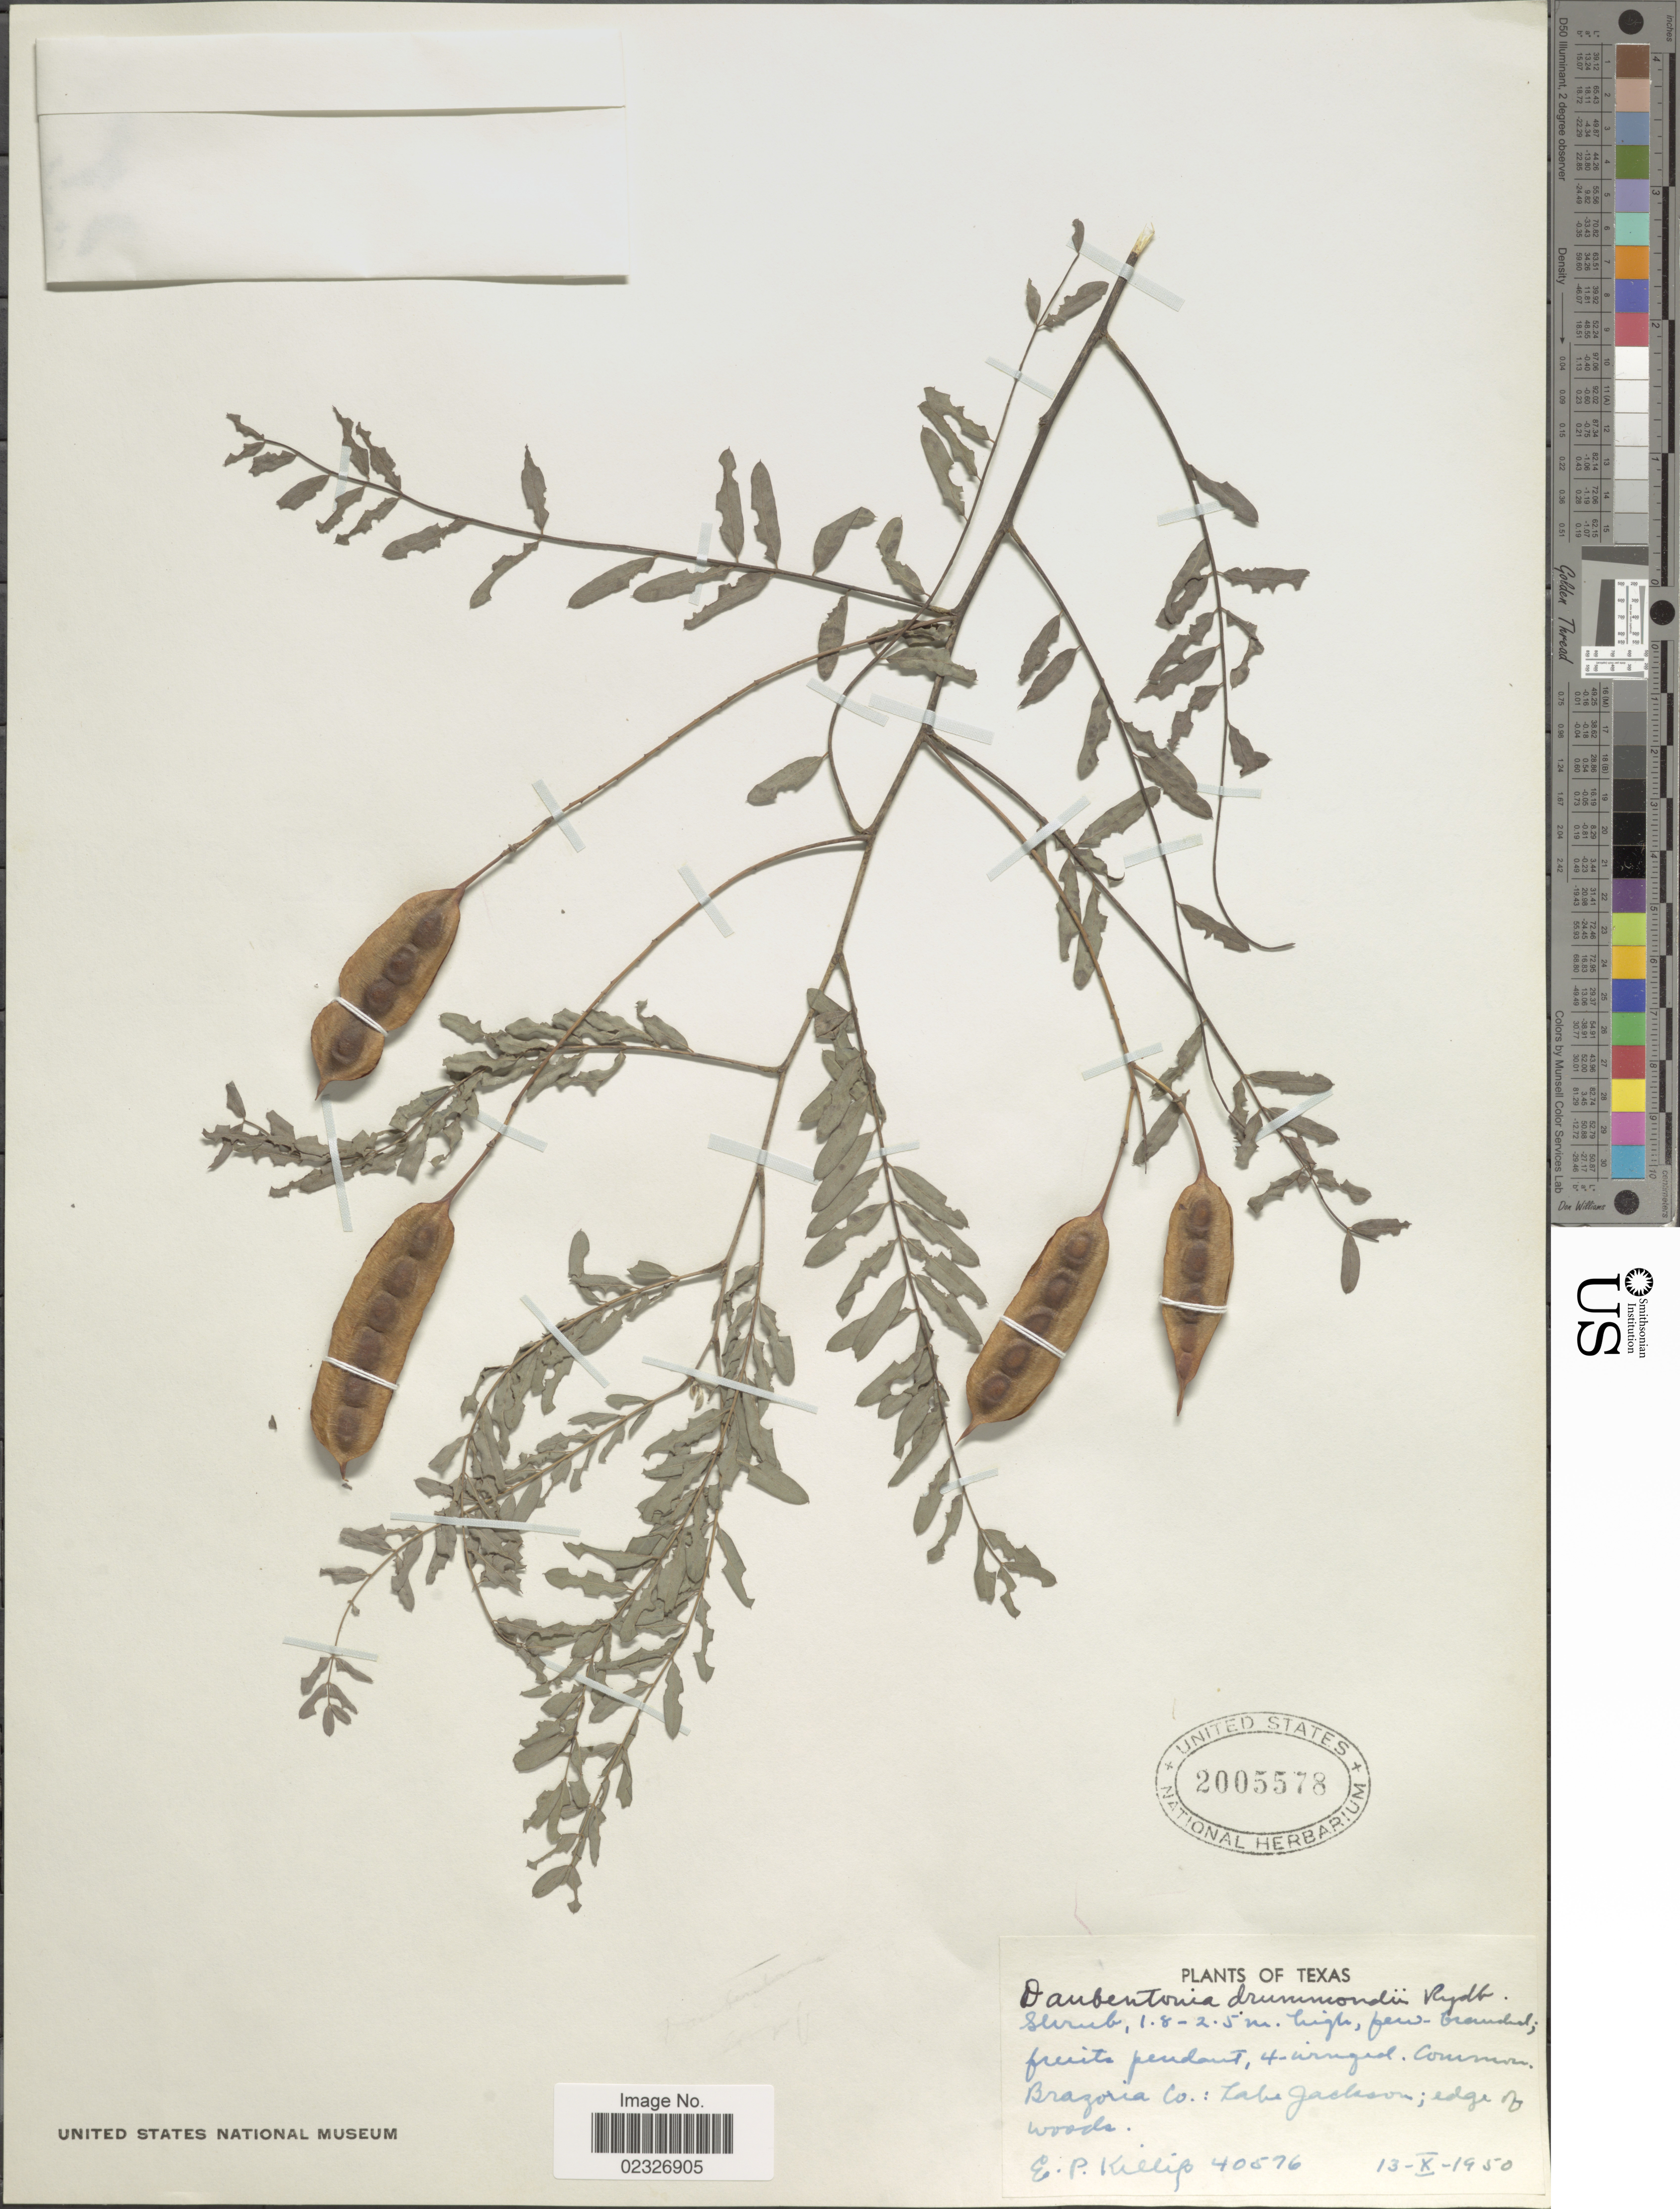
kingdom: Plantae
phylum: Tracheophyta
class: Magnoliopsida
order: Fabales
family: Fabaceae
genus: Sesbania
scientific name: Sesbania drummondii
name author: (Rydb.) Cory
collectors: E. P. Killip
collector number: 40576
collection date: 1950-10-13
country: United States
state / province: Texas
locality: Brazoria Co.: Lake Jackson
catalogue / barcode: US 2005578